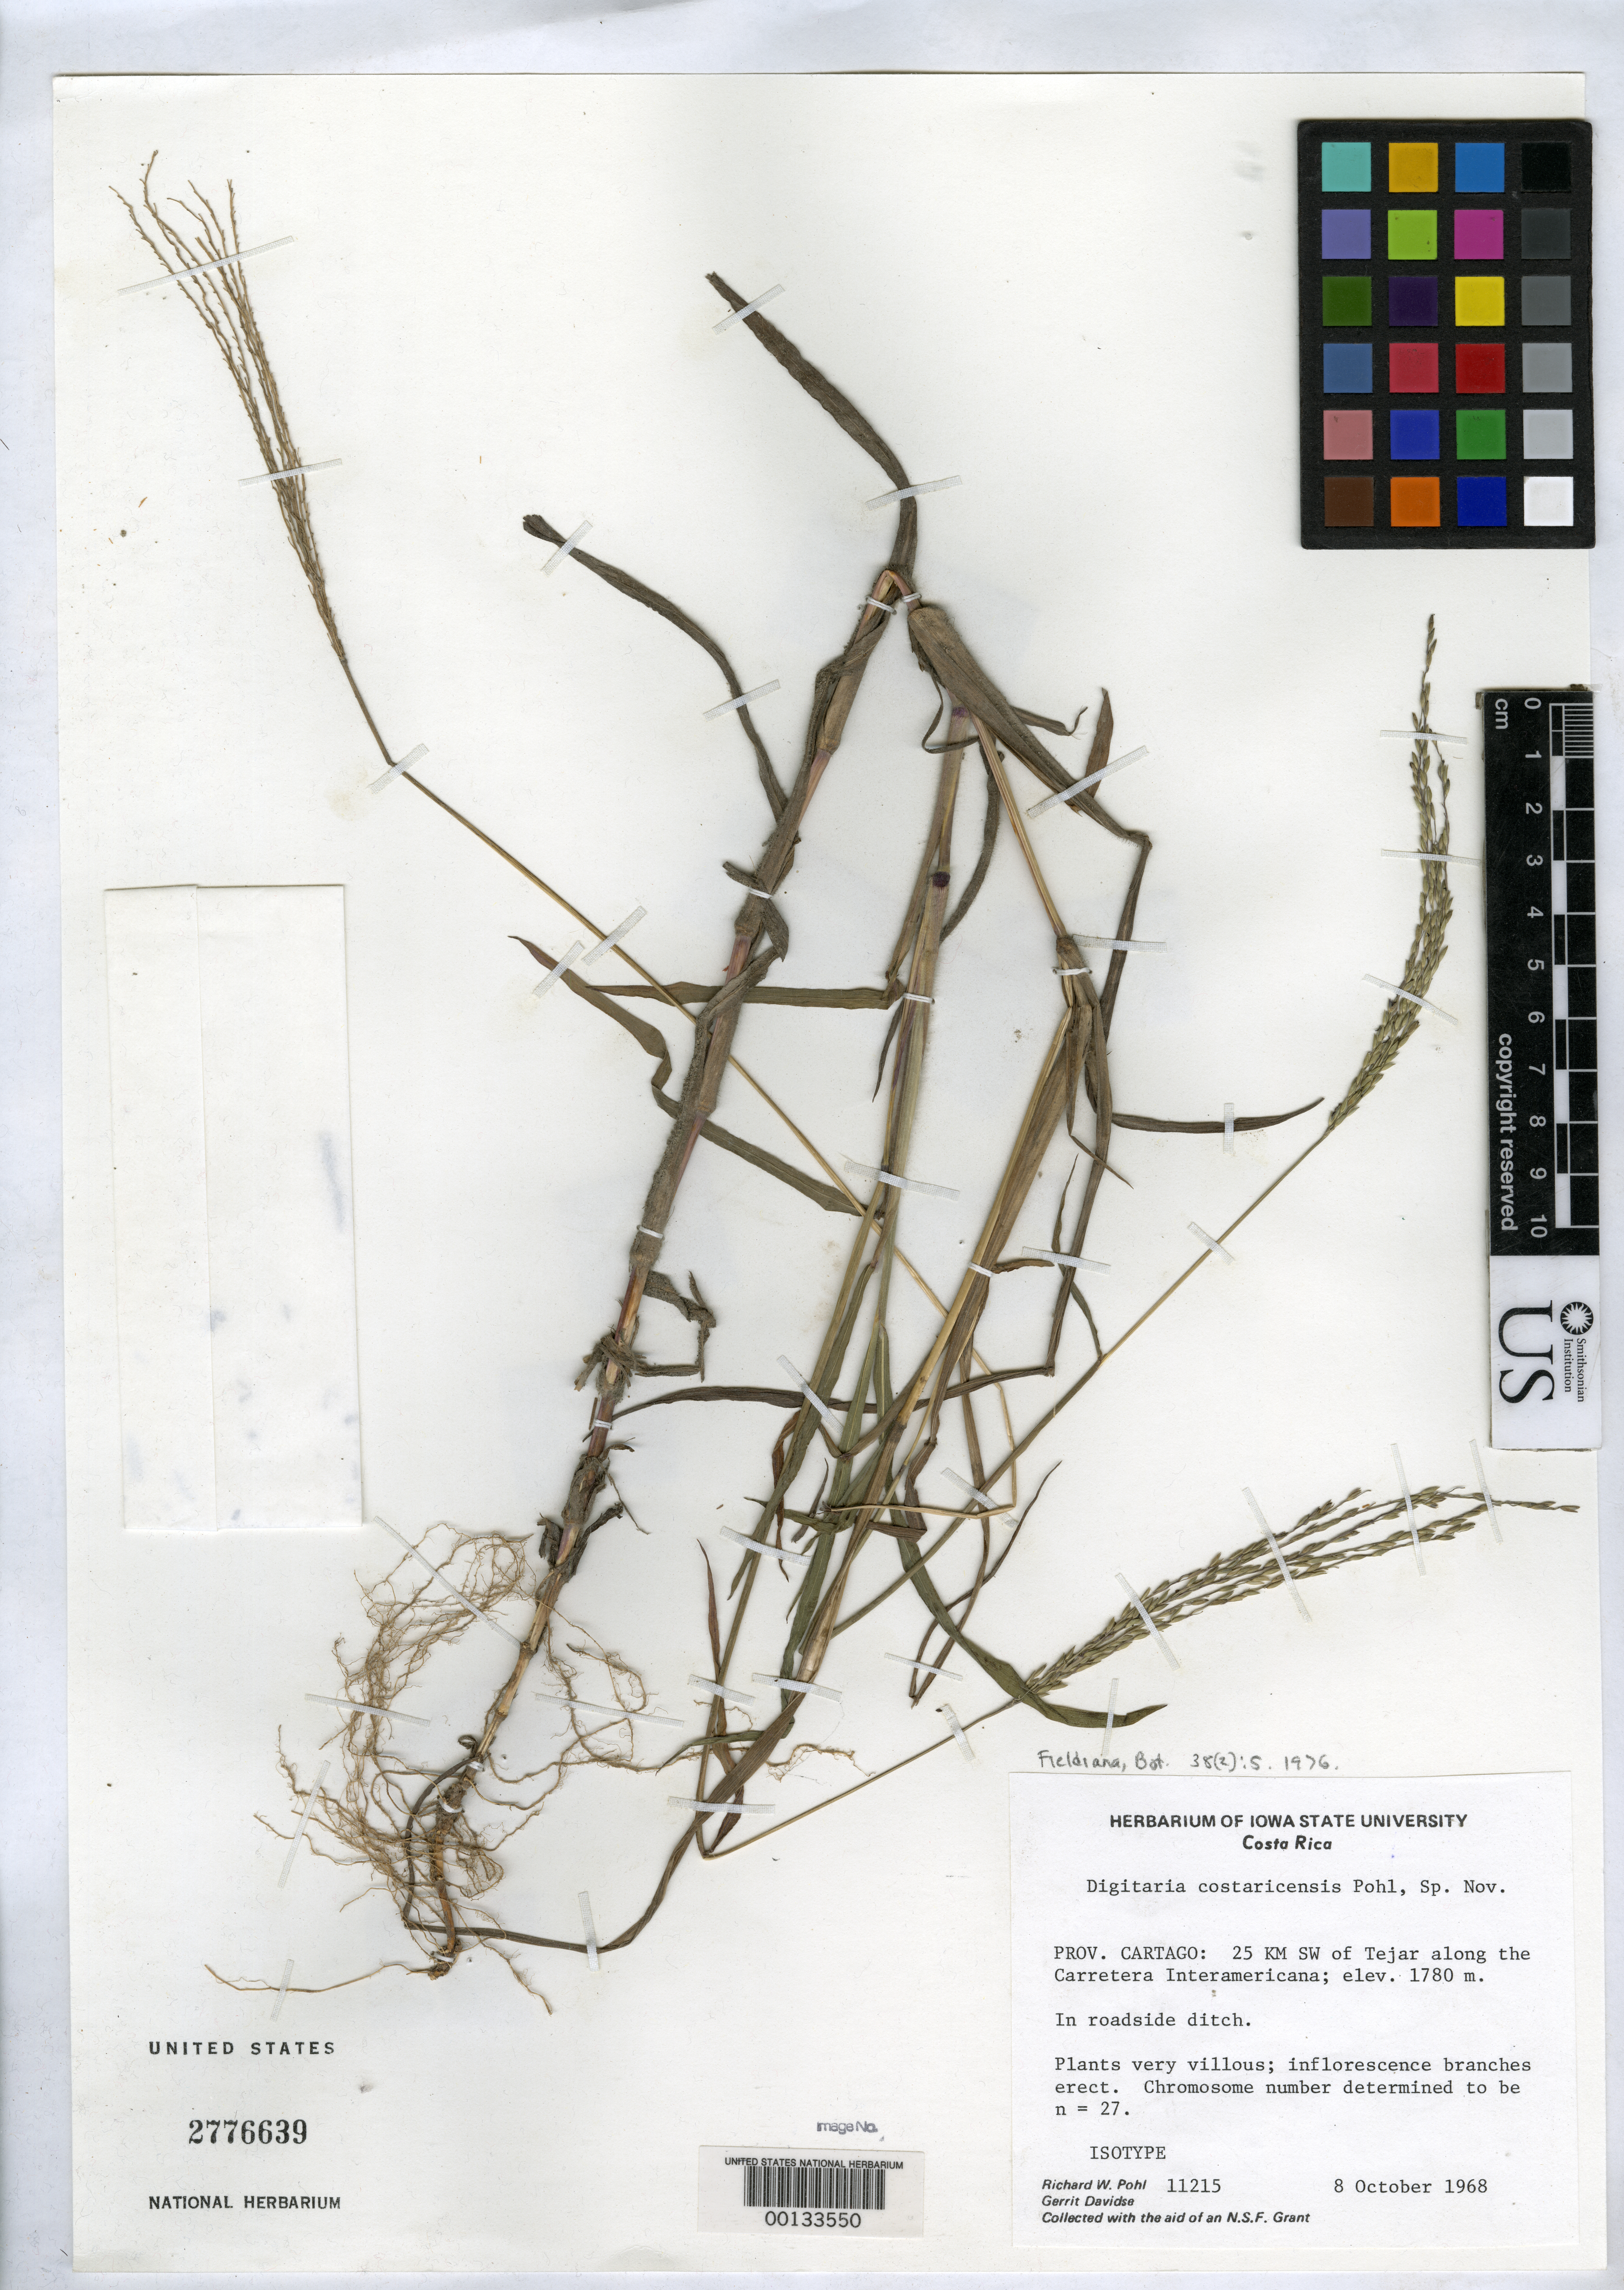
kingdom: Plantae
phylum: Tracheophyta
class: Liliopsida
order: Poales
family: Poaceae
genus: Digitaria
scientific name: Digitaria costaricensis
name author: R.W. Pohl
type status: Isotype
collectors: R. W. Pohl & G. Davidse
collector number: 11215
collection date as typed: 08 Oct 1968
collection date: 1968-10-08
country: Costa Rica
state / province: Cartago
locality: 25 km S of Tejar along Carrtera Interamericana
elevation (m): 1780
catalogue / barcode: US 2776639